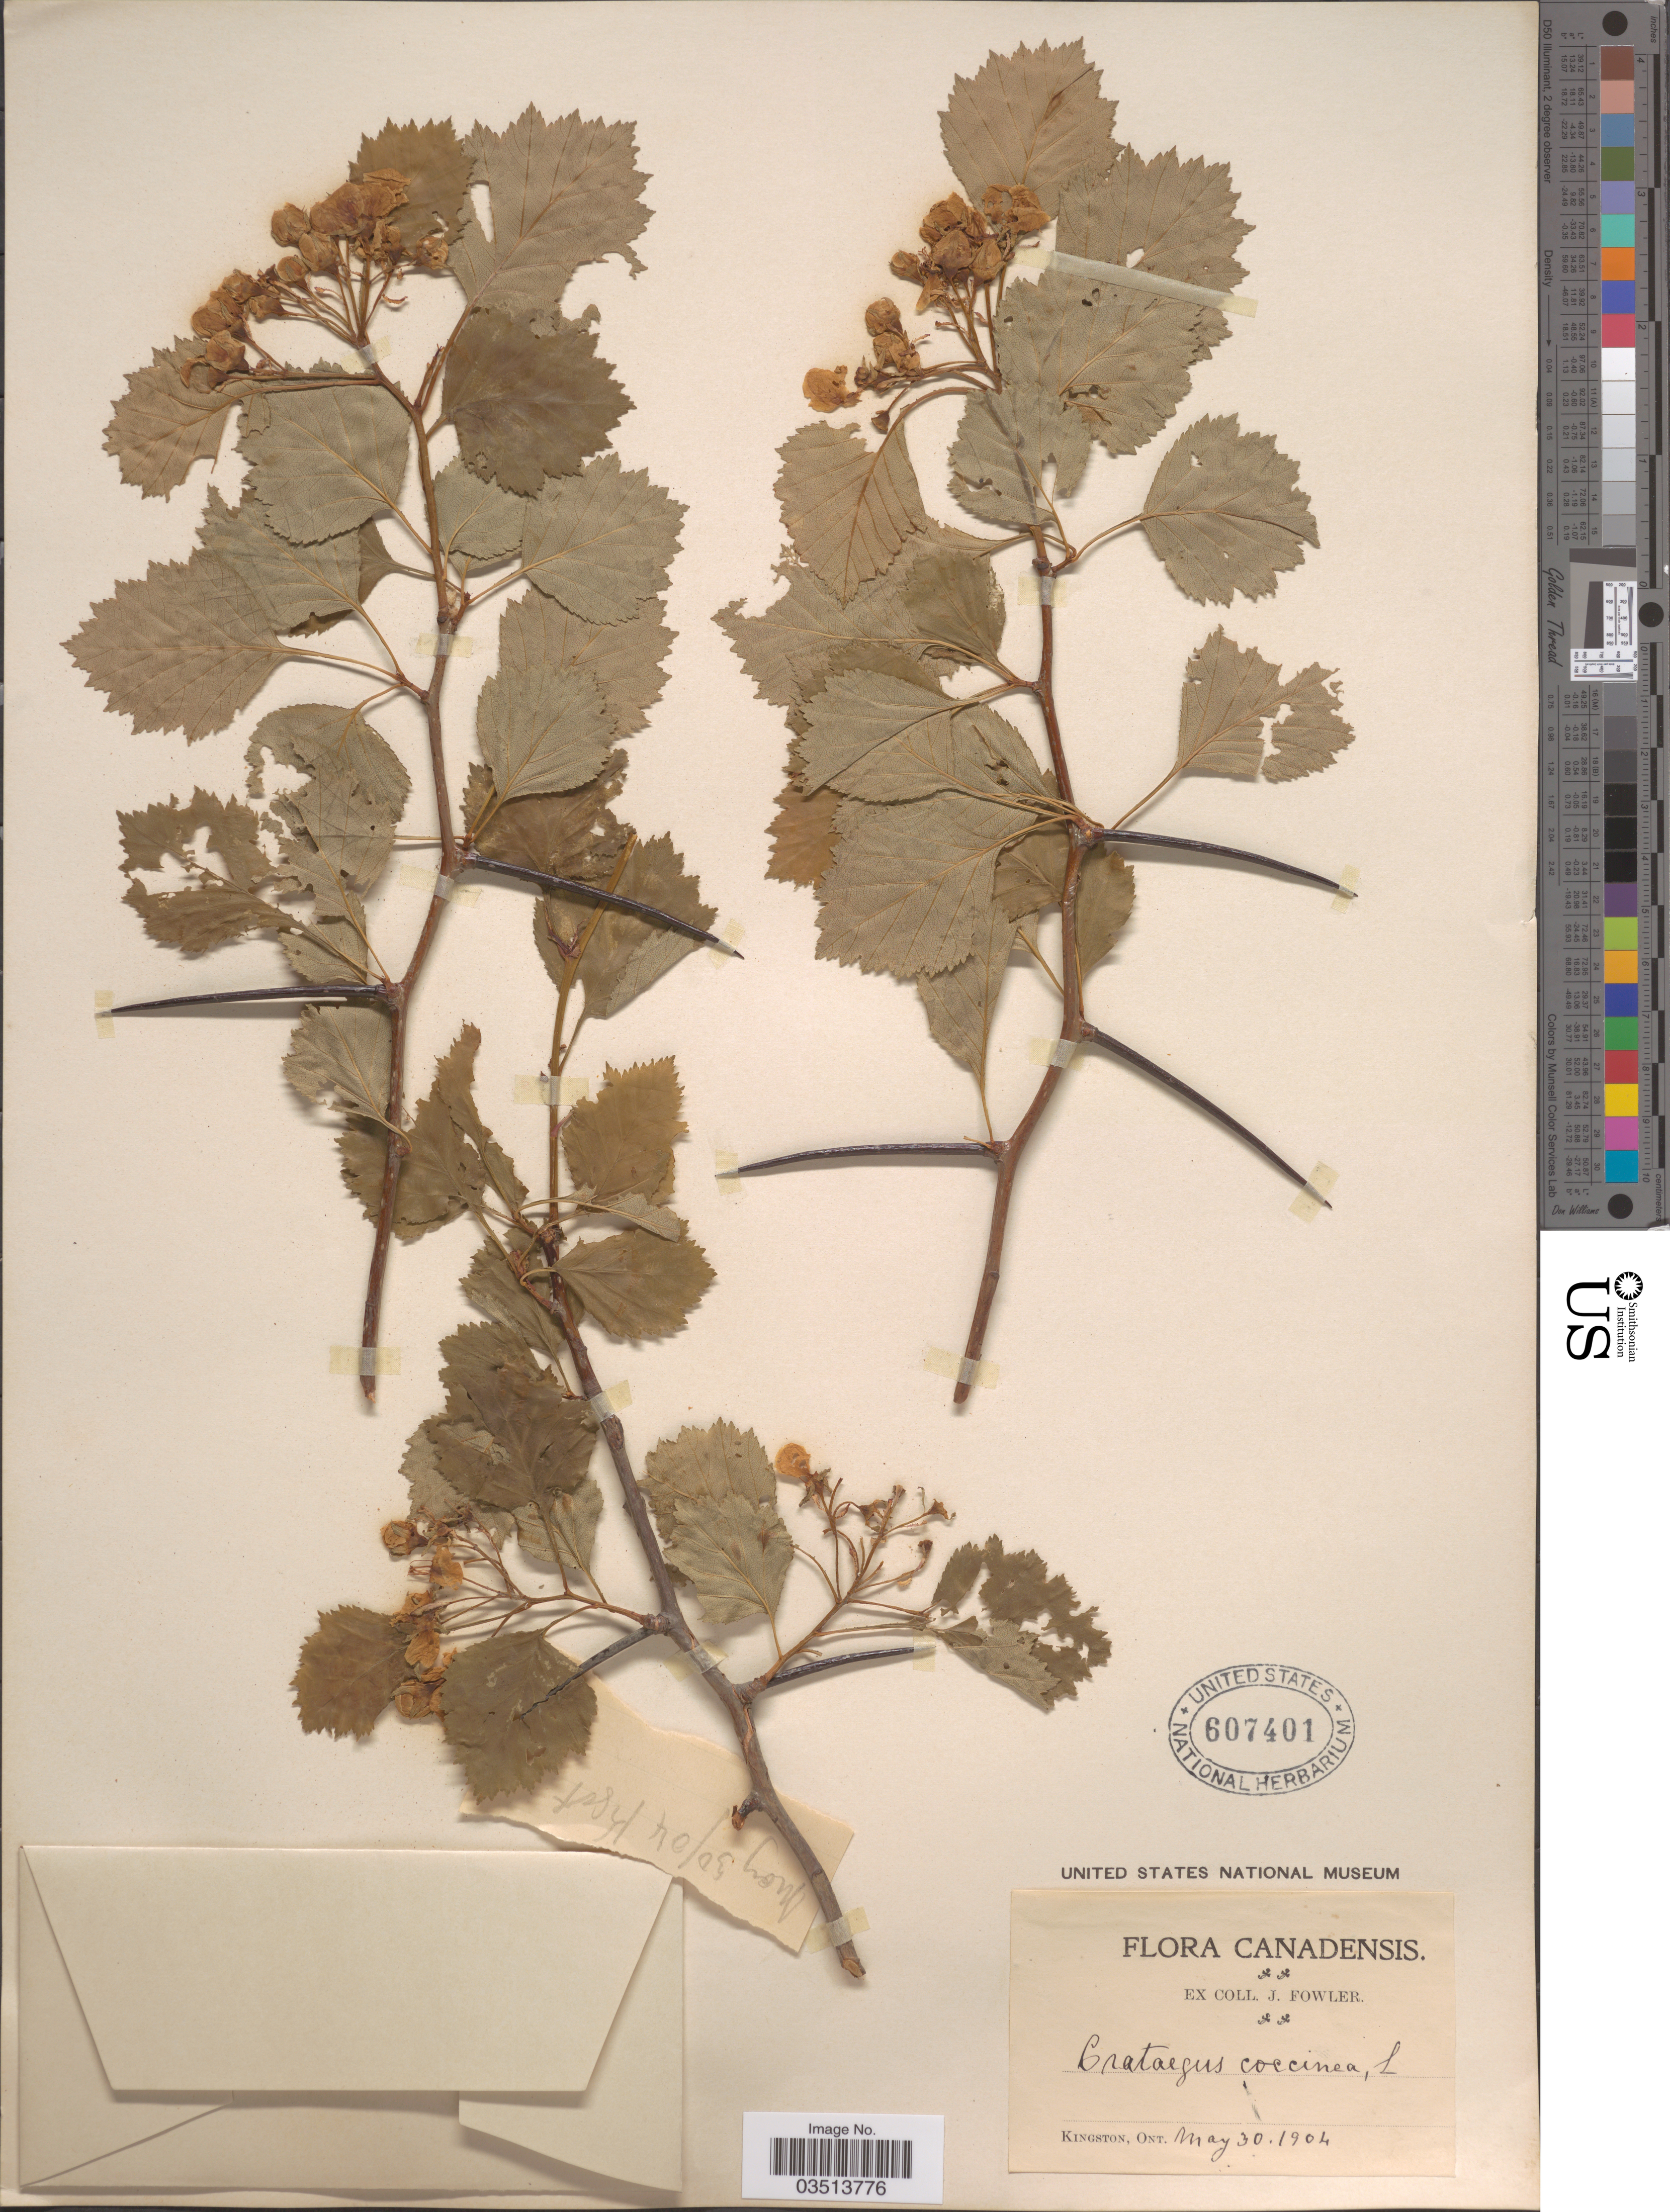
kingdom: Plantae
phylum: Tracheophyta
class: Magnoliopsida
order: Rosales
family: Rosaceae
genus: Crataegus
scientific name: Crataegus coccinea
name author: Ashe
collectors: J. Fowler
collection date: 1904-05-30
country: Canada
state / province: Ontario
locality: Kingston.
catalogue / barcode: US 607401